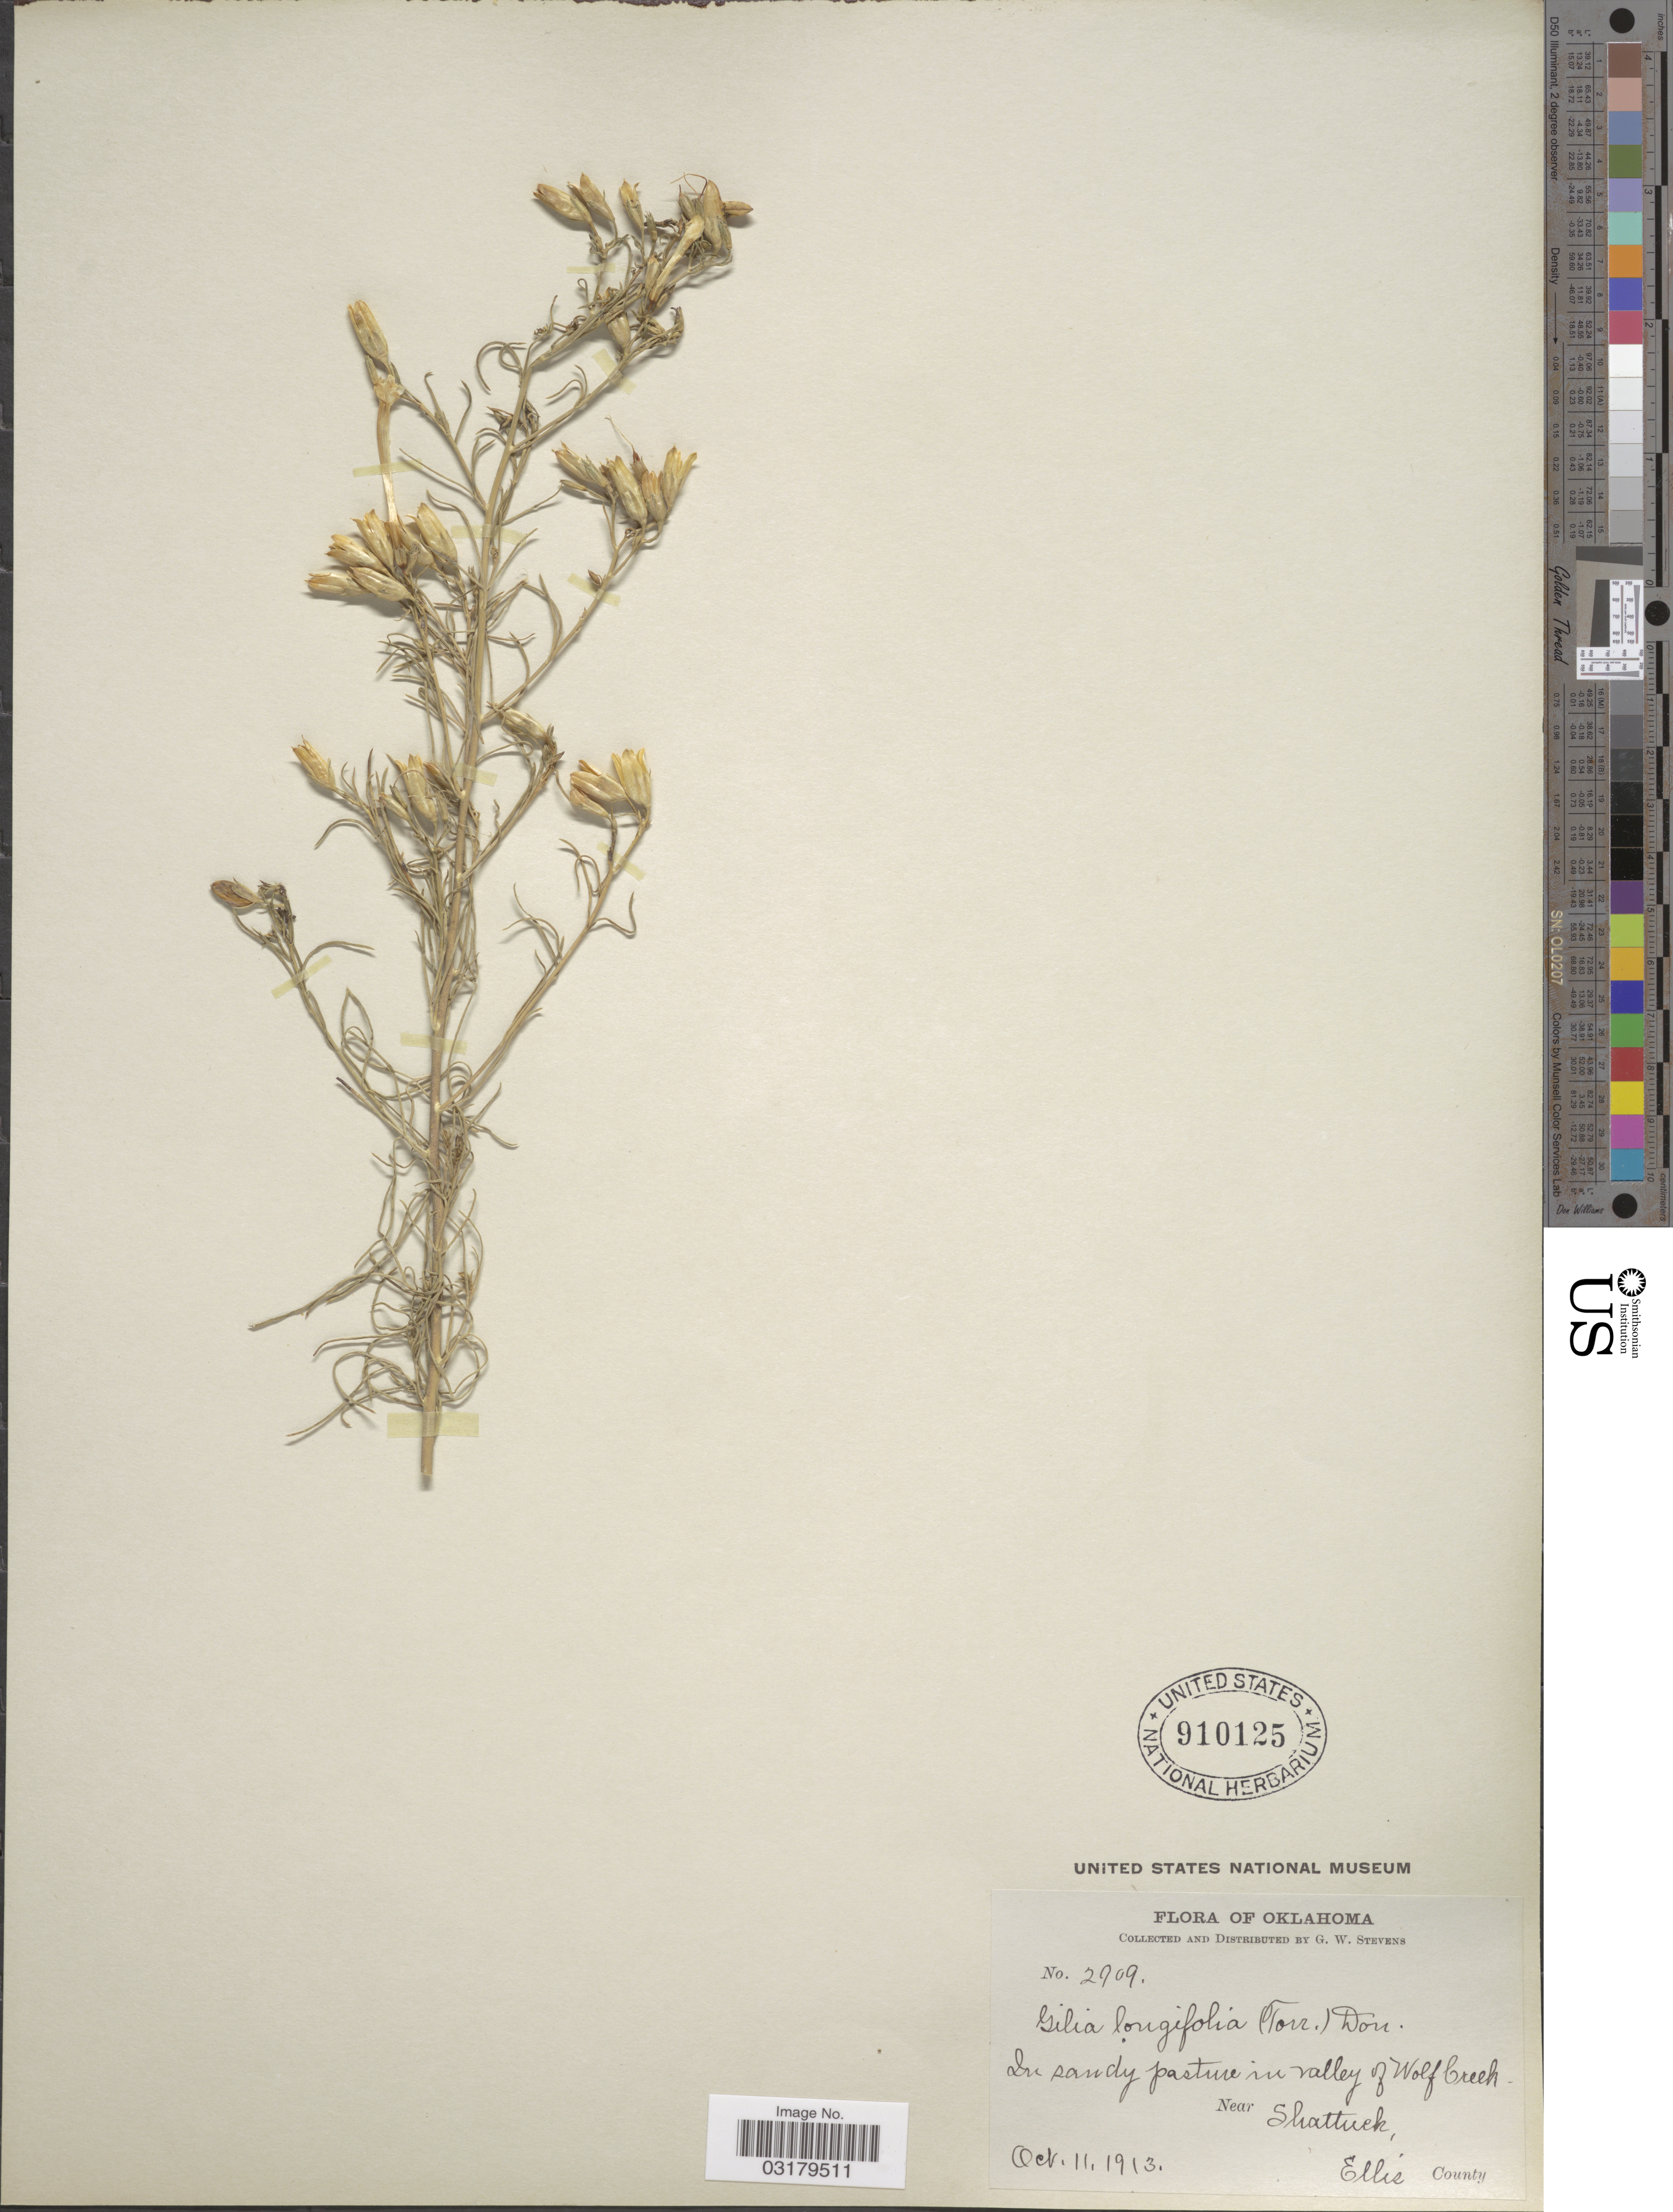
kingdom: Plantae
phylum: Tracheophyta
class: Magnoliopsida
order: Ericales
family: Polemoniaceae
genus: Ipomopsis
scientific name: Ipomopsis longiflora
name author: (Torr.) V.E. Grant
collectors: G. W. Stevens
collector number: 2909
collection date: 1913-10-11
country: United States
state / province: Oklahoma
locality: In sandy pasture in valley of Wolf Creek, Near Shattuck. Ellis County.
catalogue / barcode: US 910125